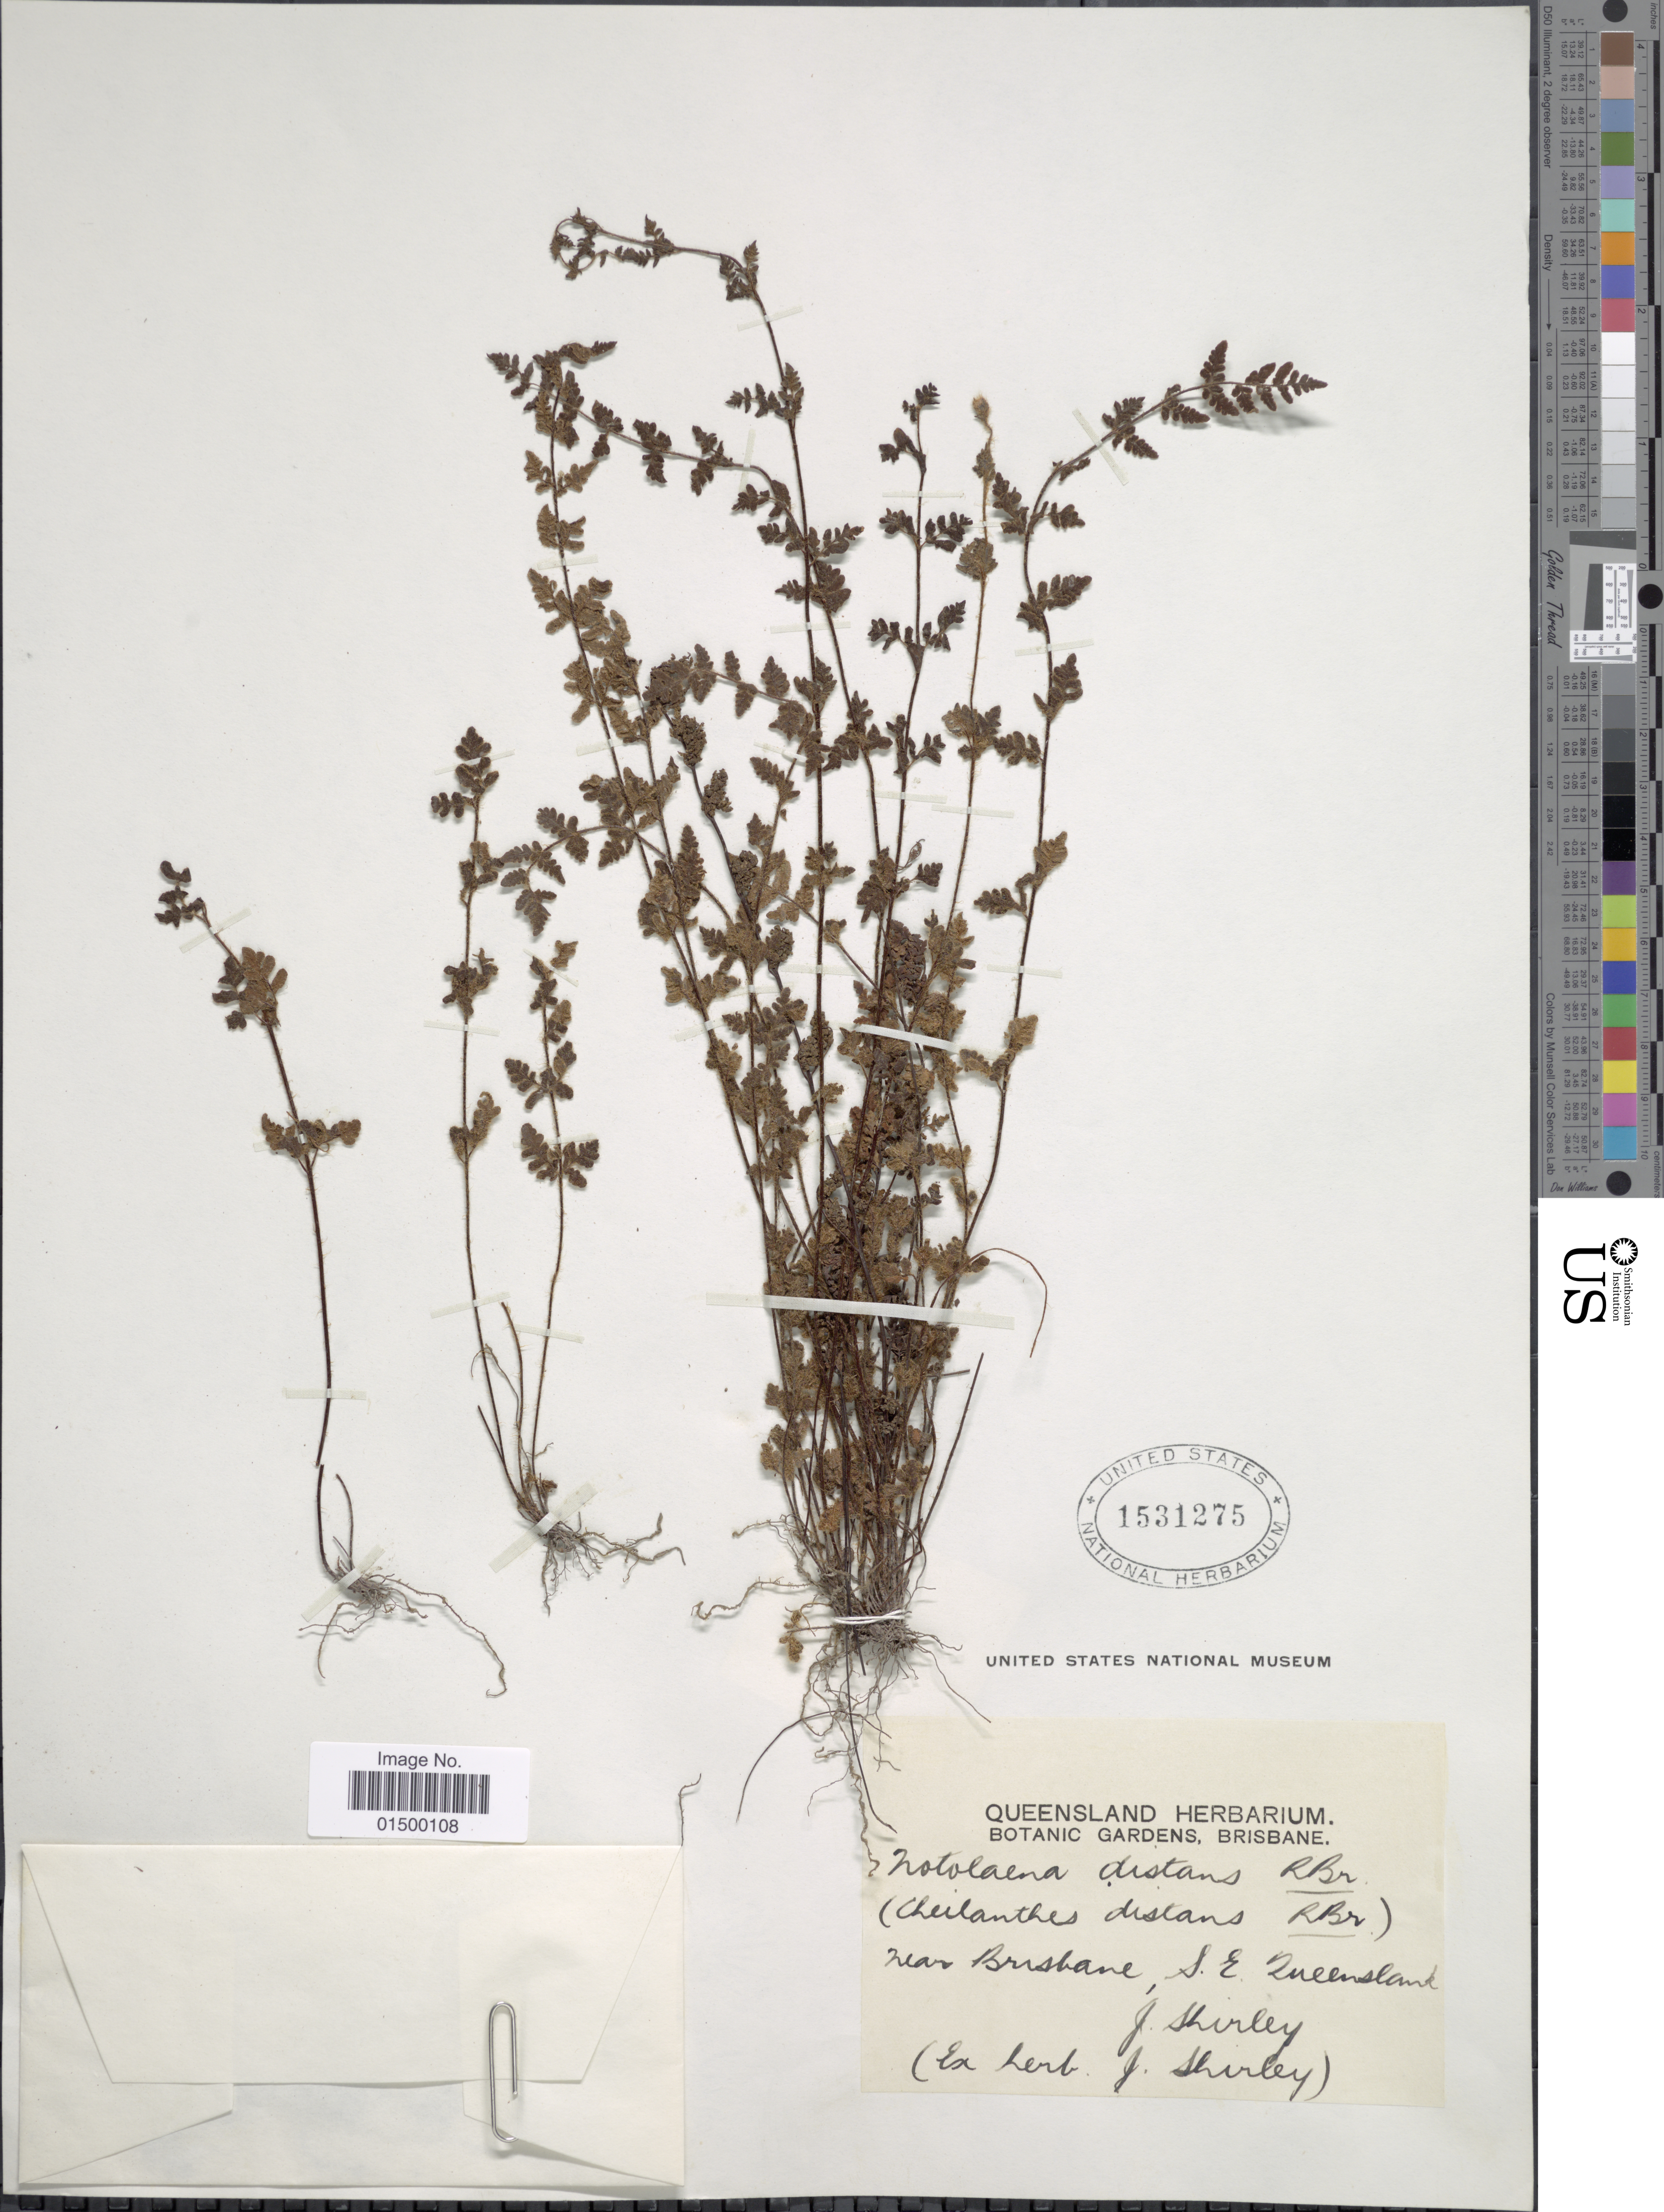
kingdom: Plantae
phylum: Tracheophyta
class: Polypodiopsida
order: Polypodiales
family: Pteridaceae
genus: Cheilanthes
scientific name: Cheilanthes distans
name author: Mett.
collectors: J. Shirley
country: Australia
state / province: Queensland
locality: Near Brisbane, S.E. Queensland, J. Kirley.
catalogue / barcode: US 1531275